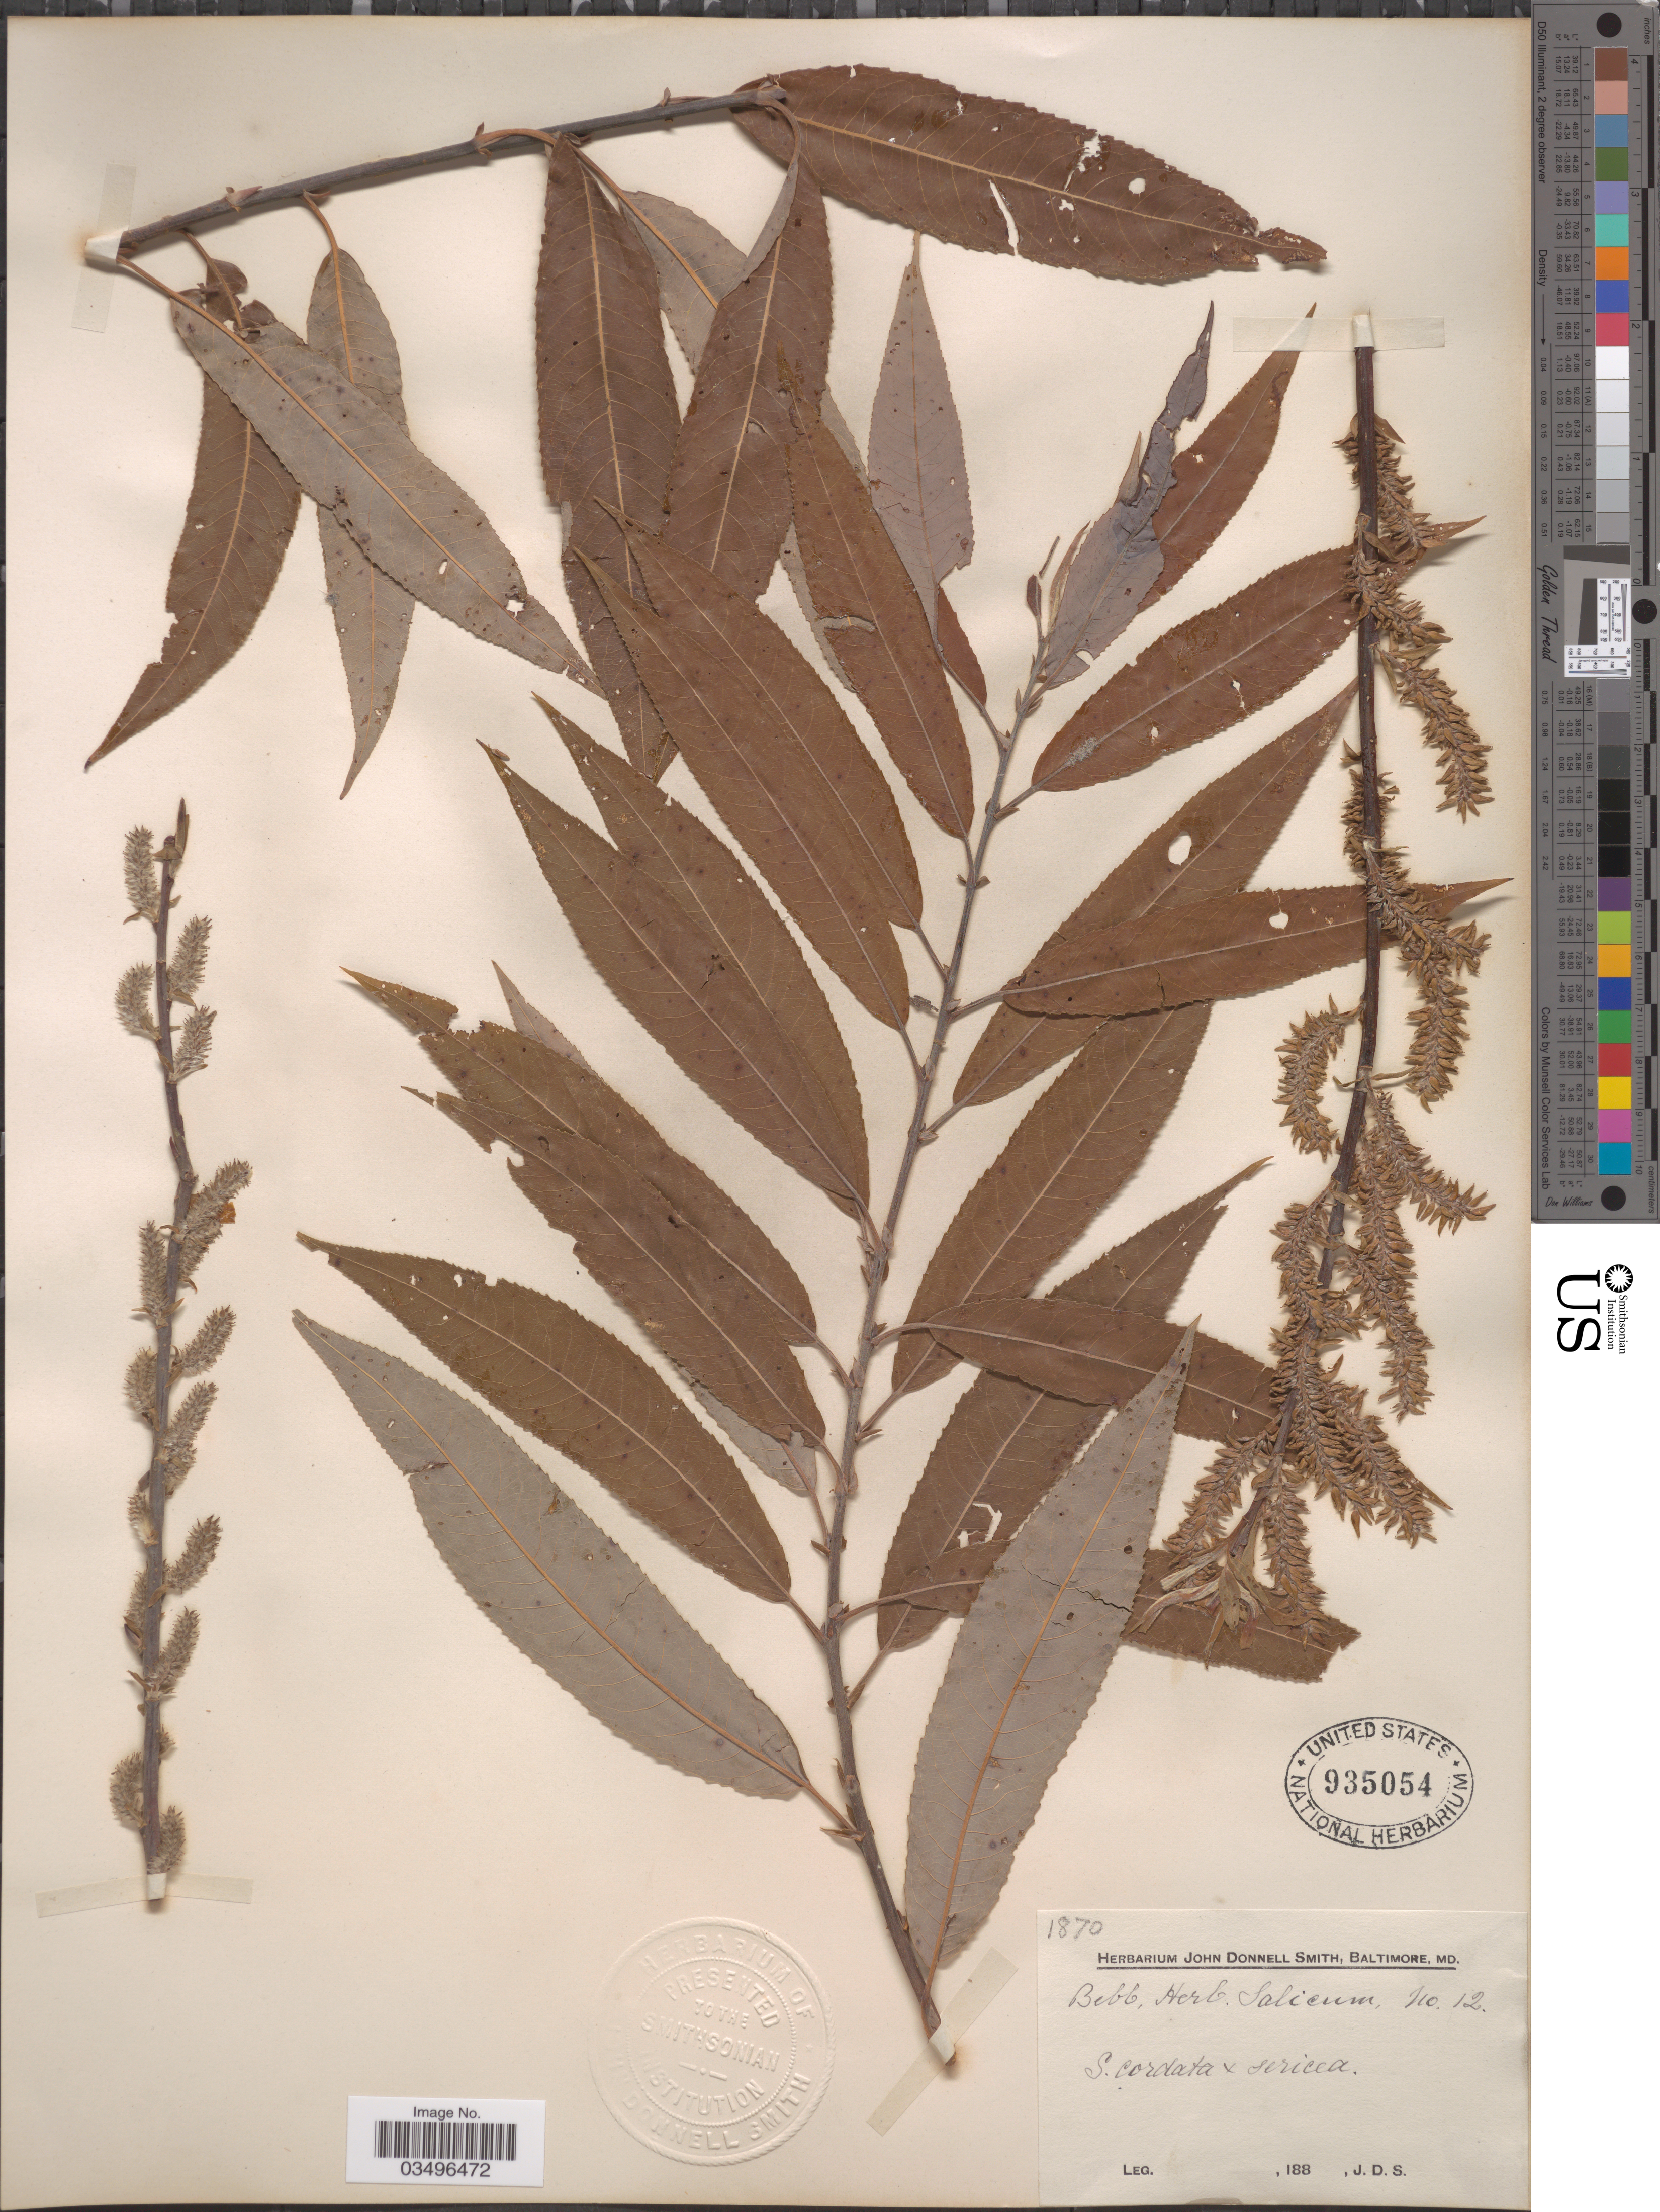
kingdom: Plantae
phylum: Tracheophyta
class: Magnoliopsida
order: Malpighiales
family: Salicaceae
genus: Salix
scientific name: Salix cordata x S. sericea Marshall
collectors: J. Donnell Smith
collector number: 12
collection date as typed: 188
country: United States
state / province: Maryland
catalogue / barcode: US 935054